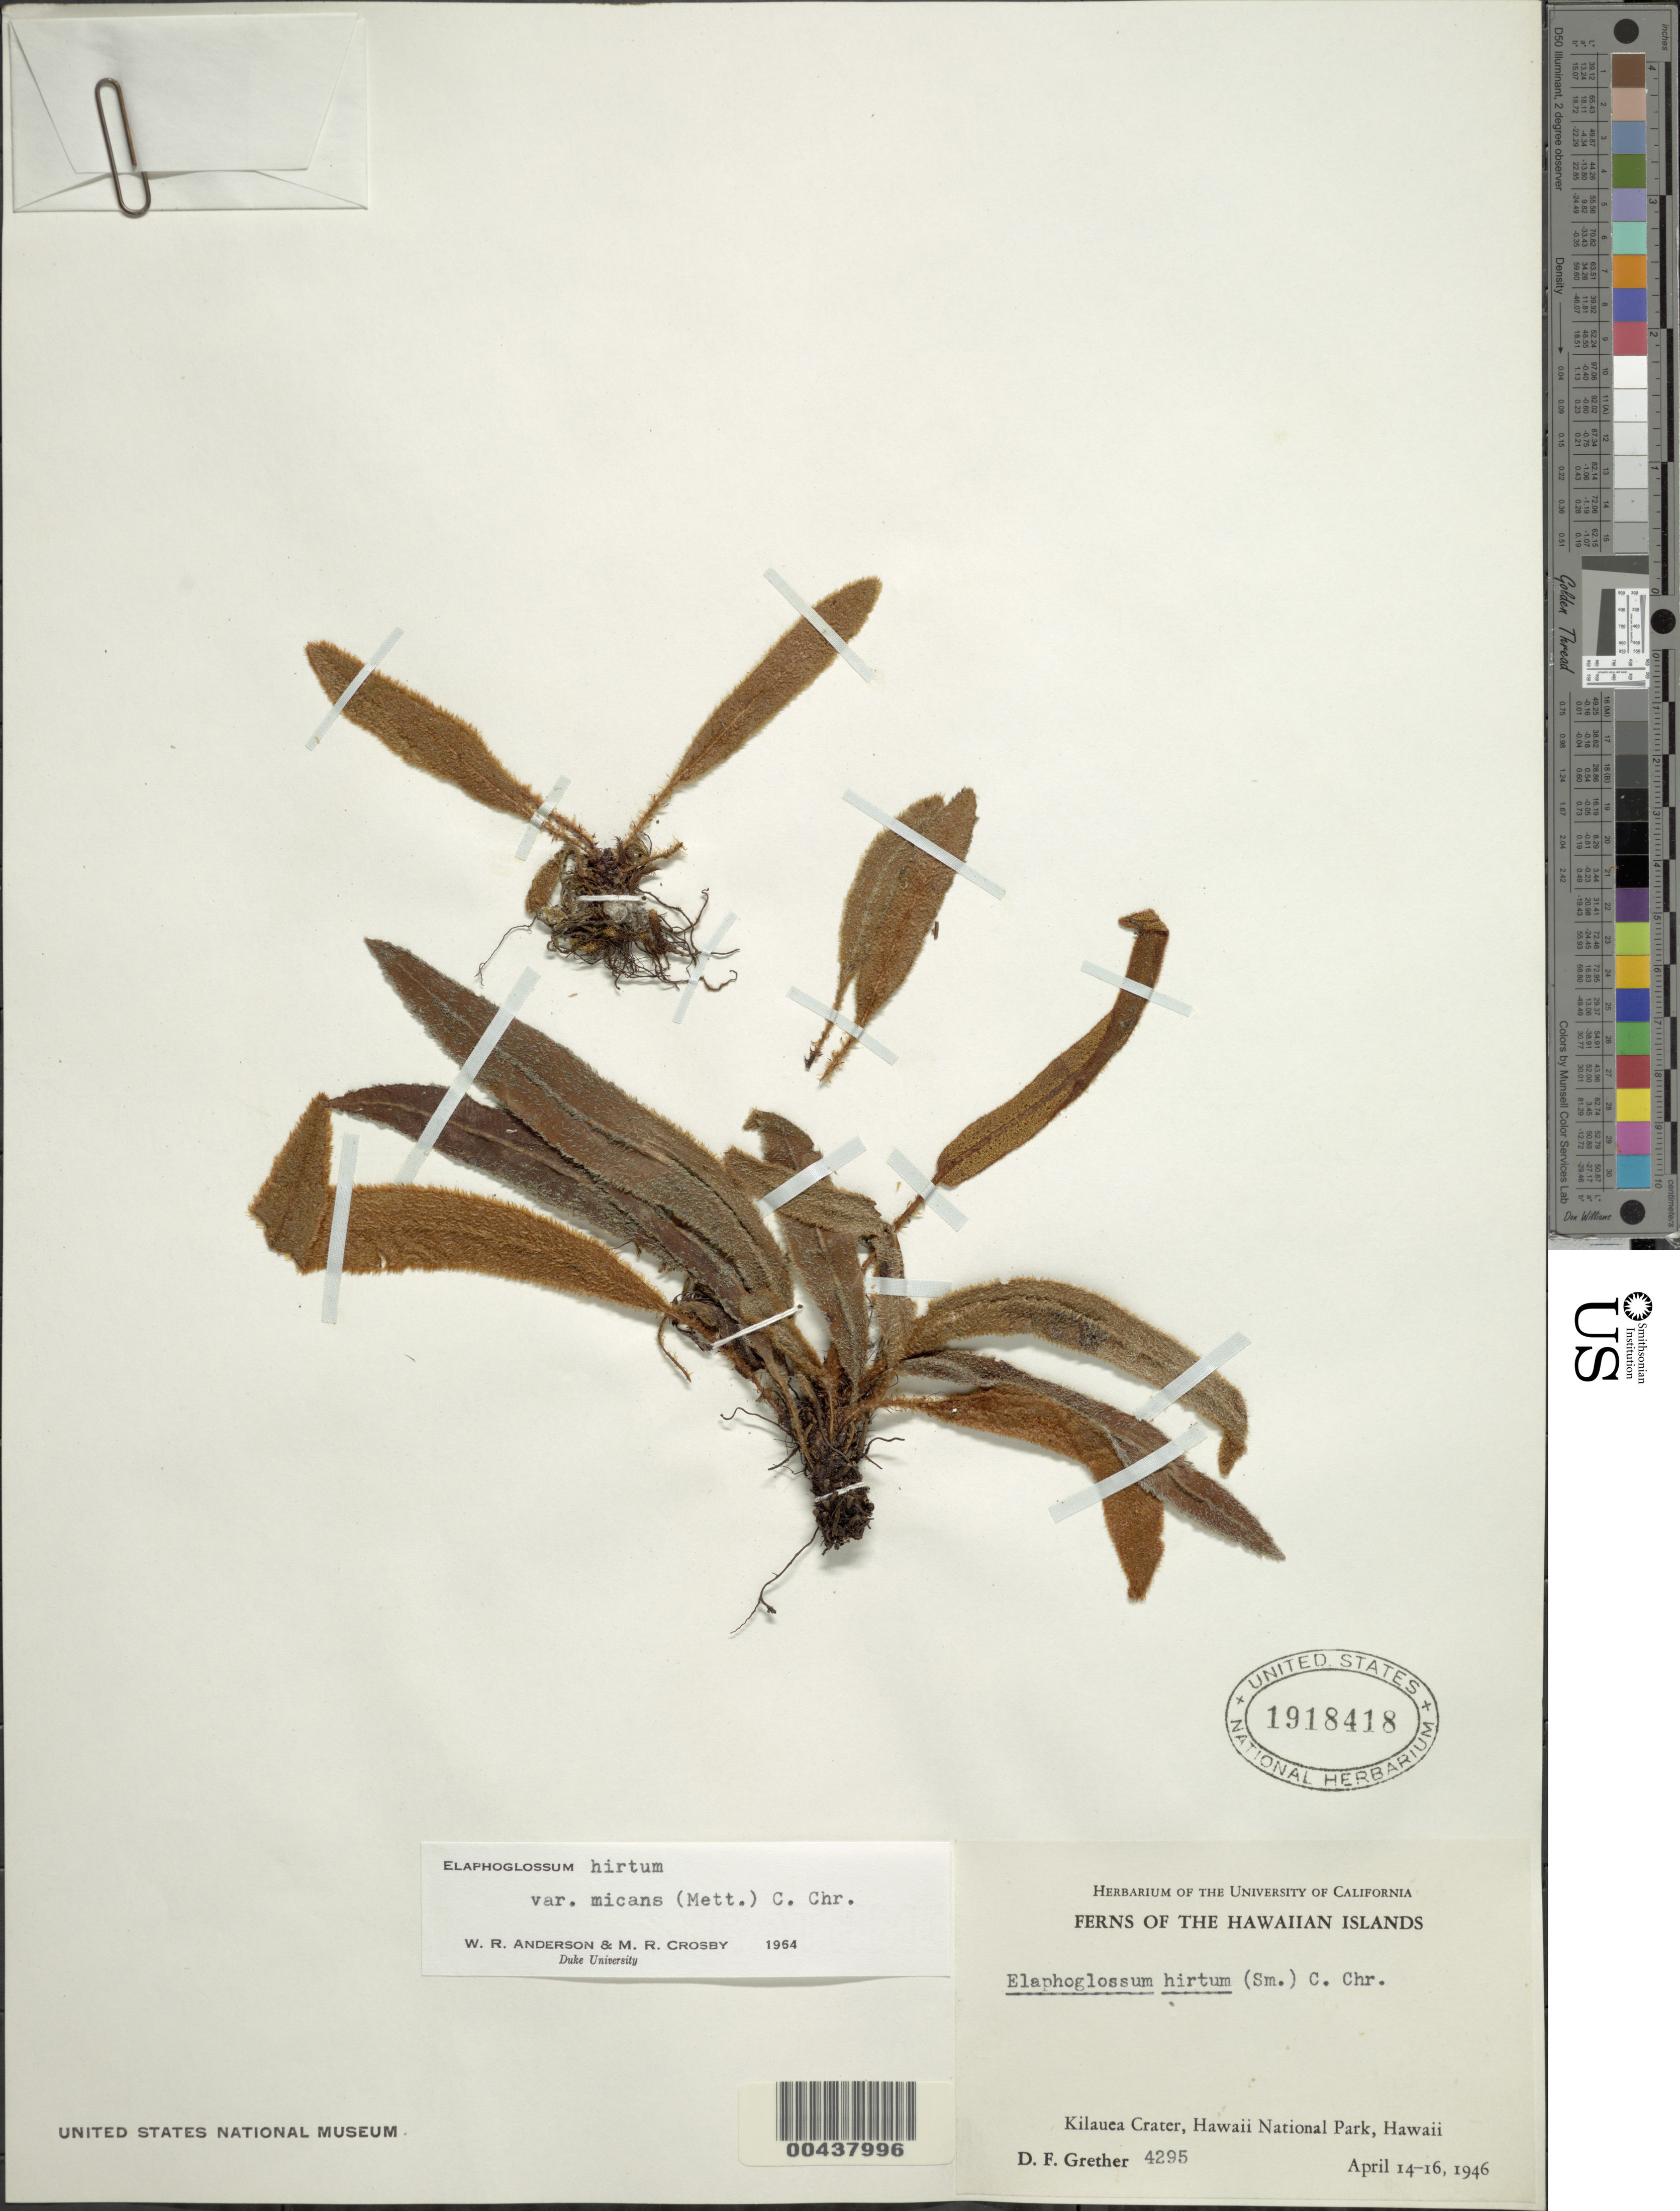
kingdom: Plantae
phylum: Tracheophyta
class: Polypodiopsida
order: Polypodiales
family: Dryopteridaceae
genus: Elaphoglossum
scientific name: Elaphoglossum hirtum var. micans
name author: C. Chr.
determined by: Anderson, W. R.; Crosby, M.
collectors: D. F. Grether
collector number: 4295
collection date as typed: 14 Apr 1946 to 16 Apr 1946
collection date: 1946-04-14/1946-04-16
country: United States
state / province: Hawaii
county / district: Hawaii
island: Hawaii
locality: Kilauea Crater, Hawaii National Park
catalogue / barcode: US 1918418